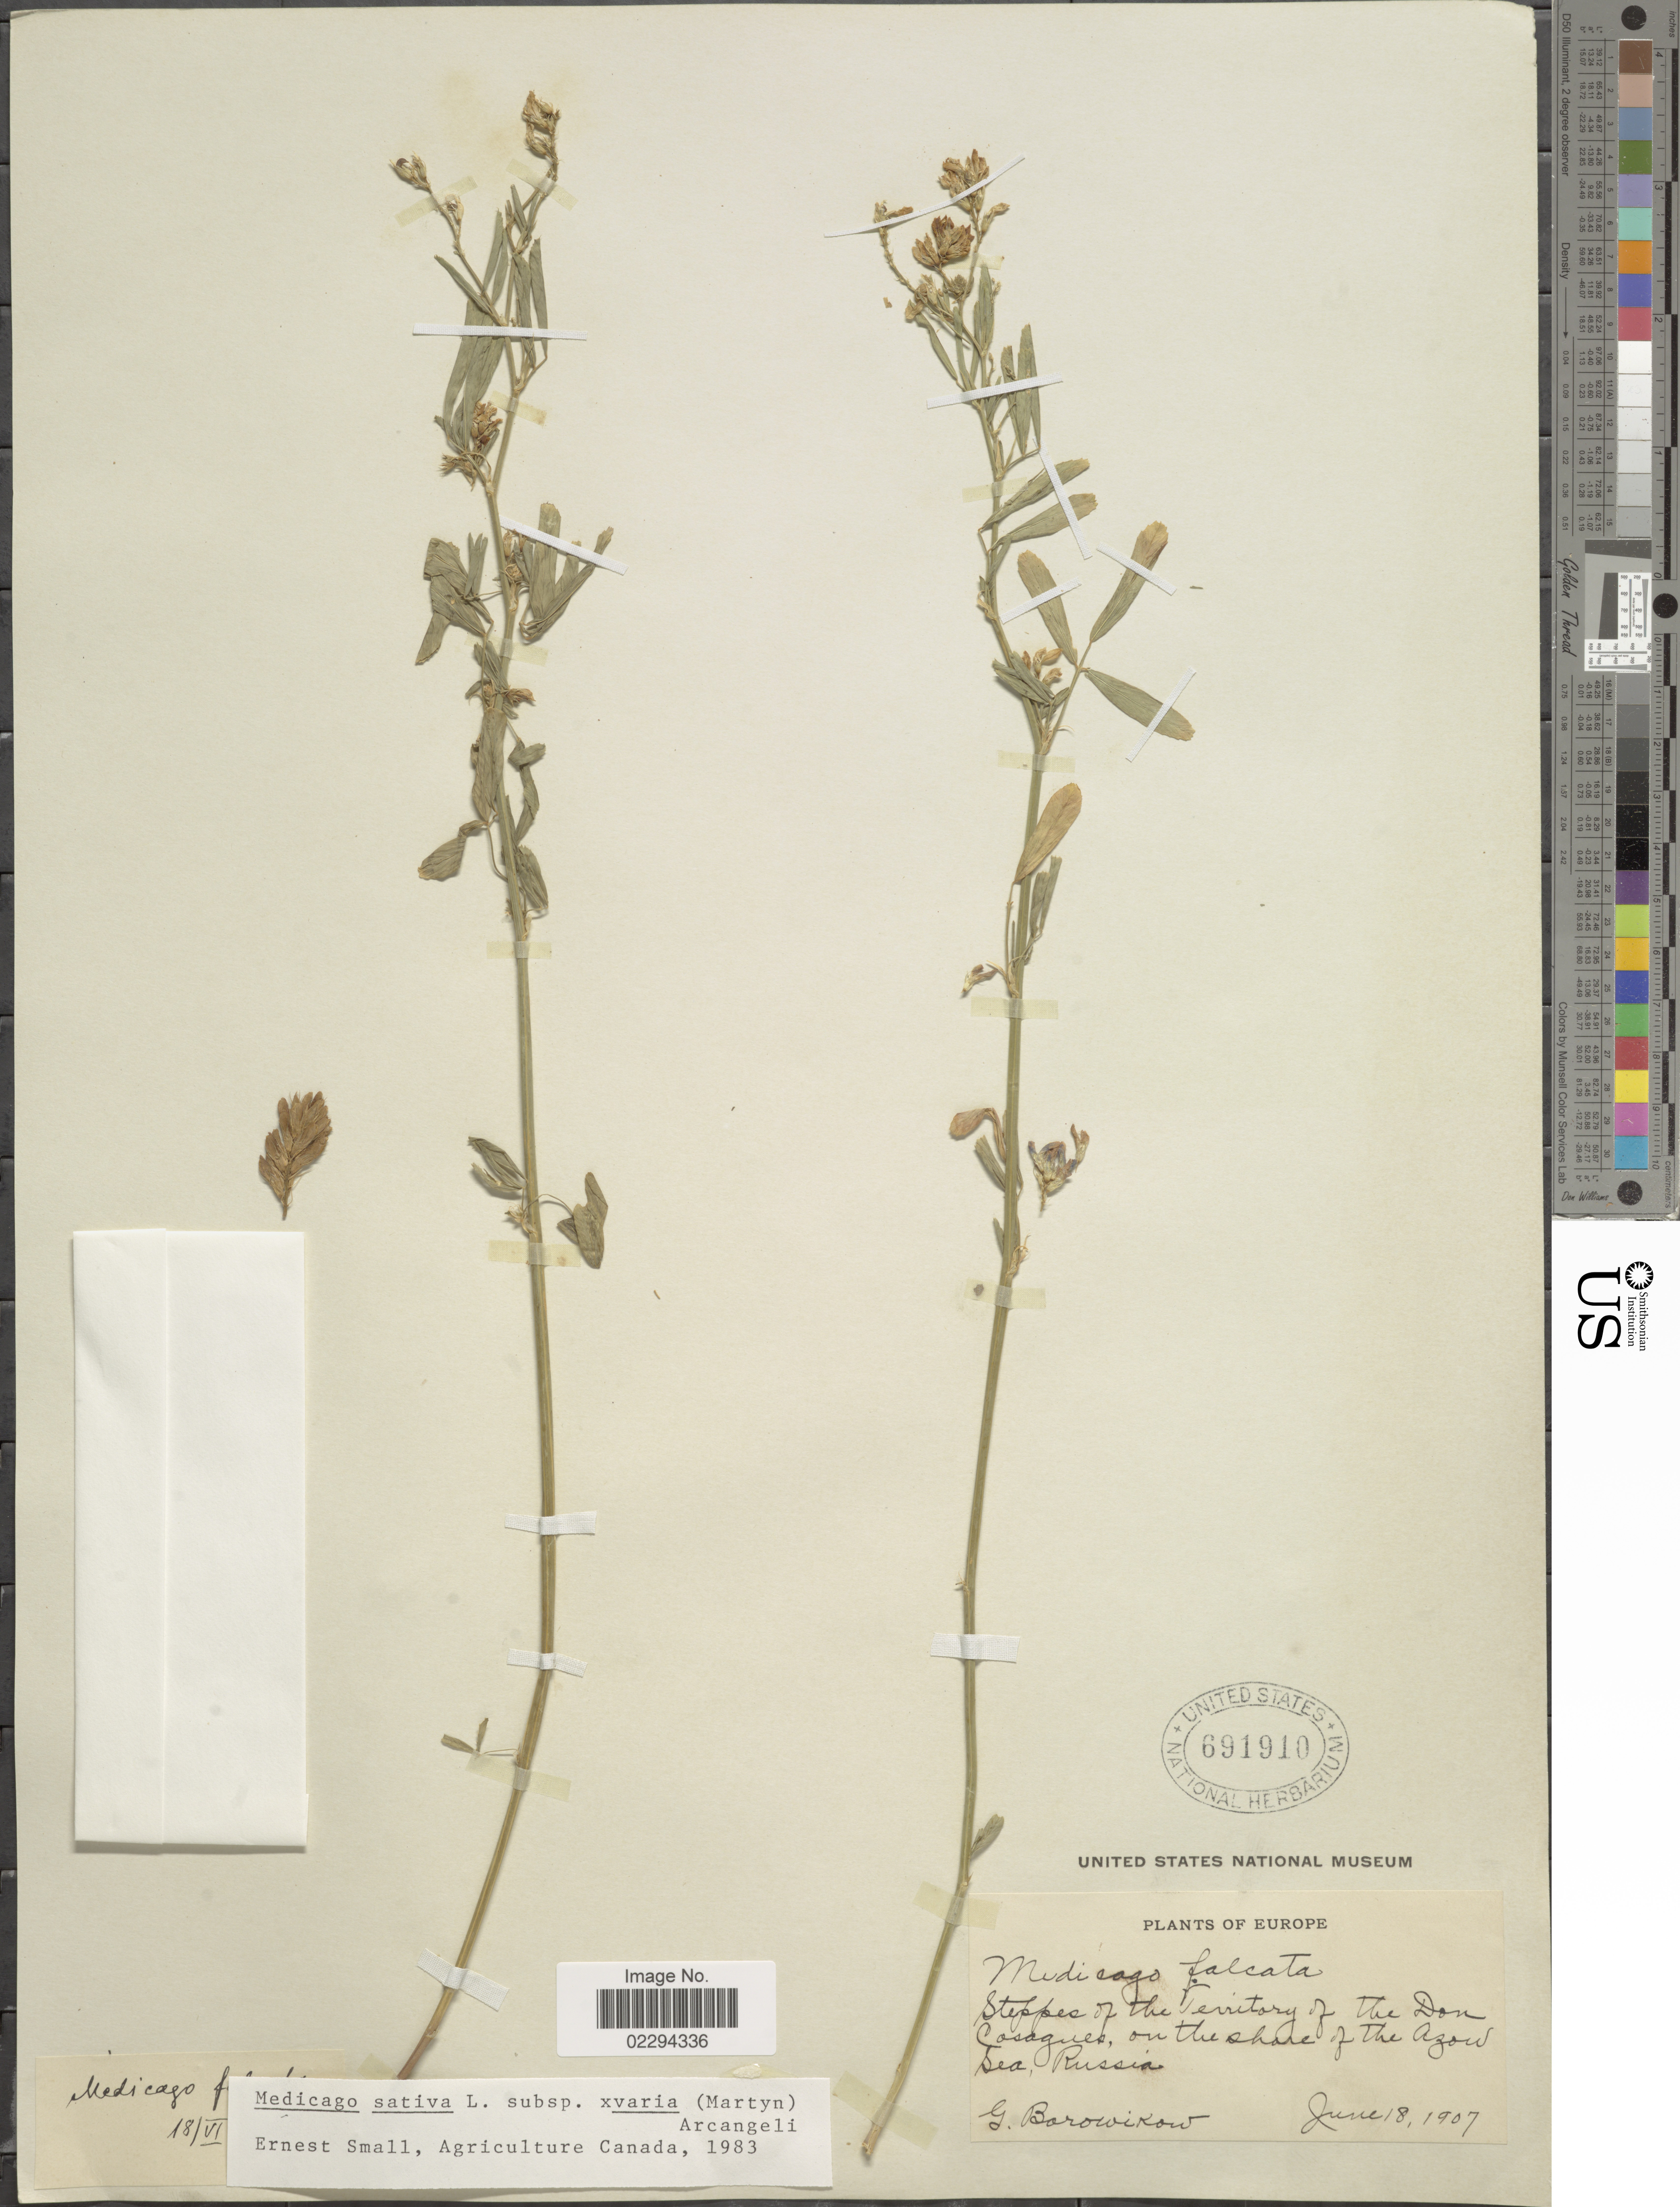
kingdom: Plantae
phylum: Tracheophyta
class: Magnoliopsida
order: Fabales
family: Fabaceae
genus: Medicago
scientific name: Medicago x sativa subsp. sativa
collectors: G. Barowikow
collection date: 1907-06-18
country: Russian Federation/Ukraine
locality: Europe, steppes of the Territory of the Don Casagues, on the shore of the Azov Sea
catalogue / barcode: US 691910